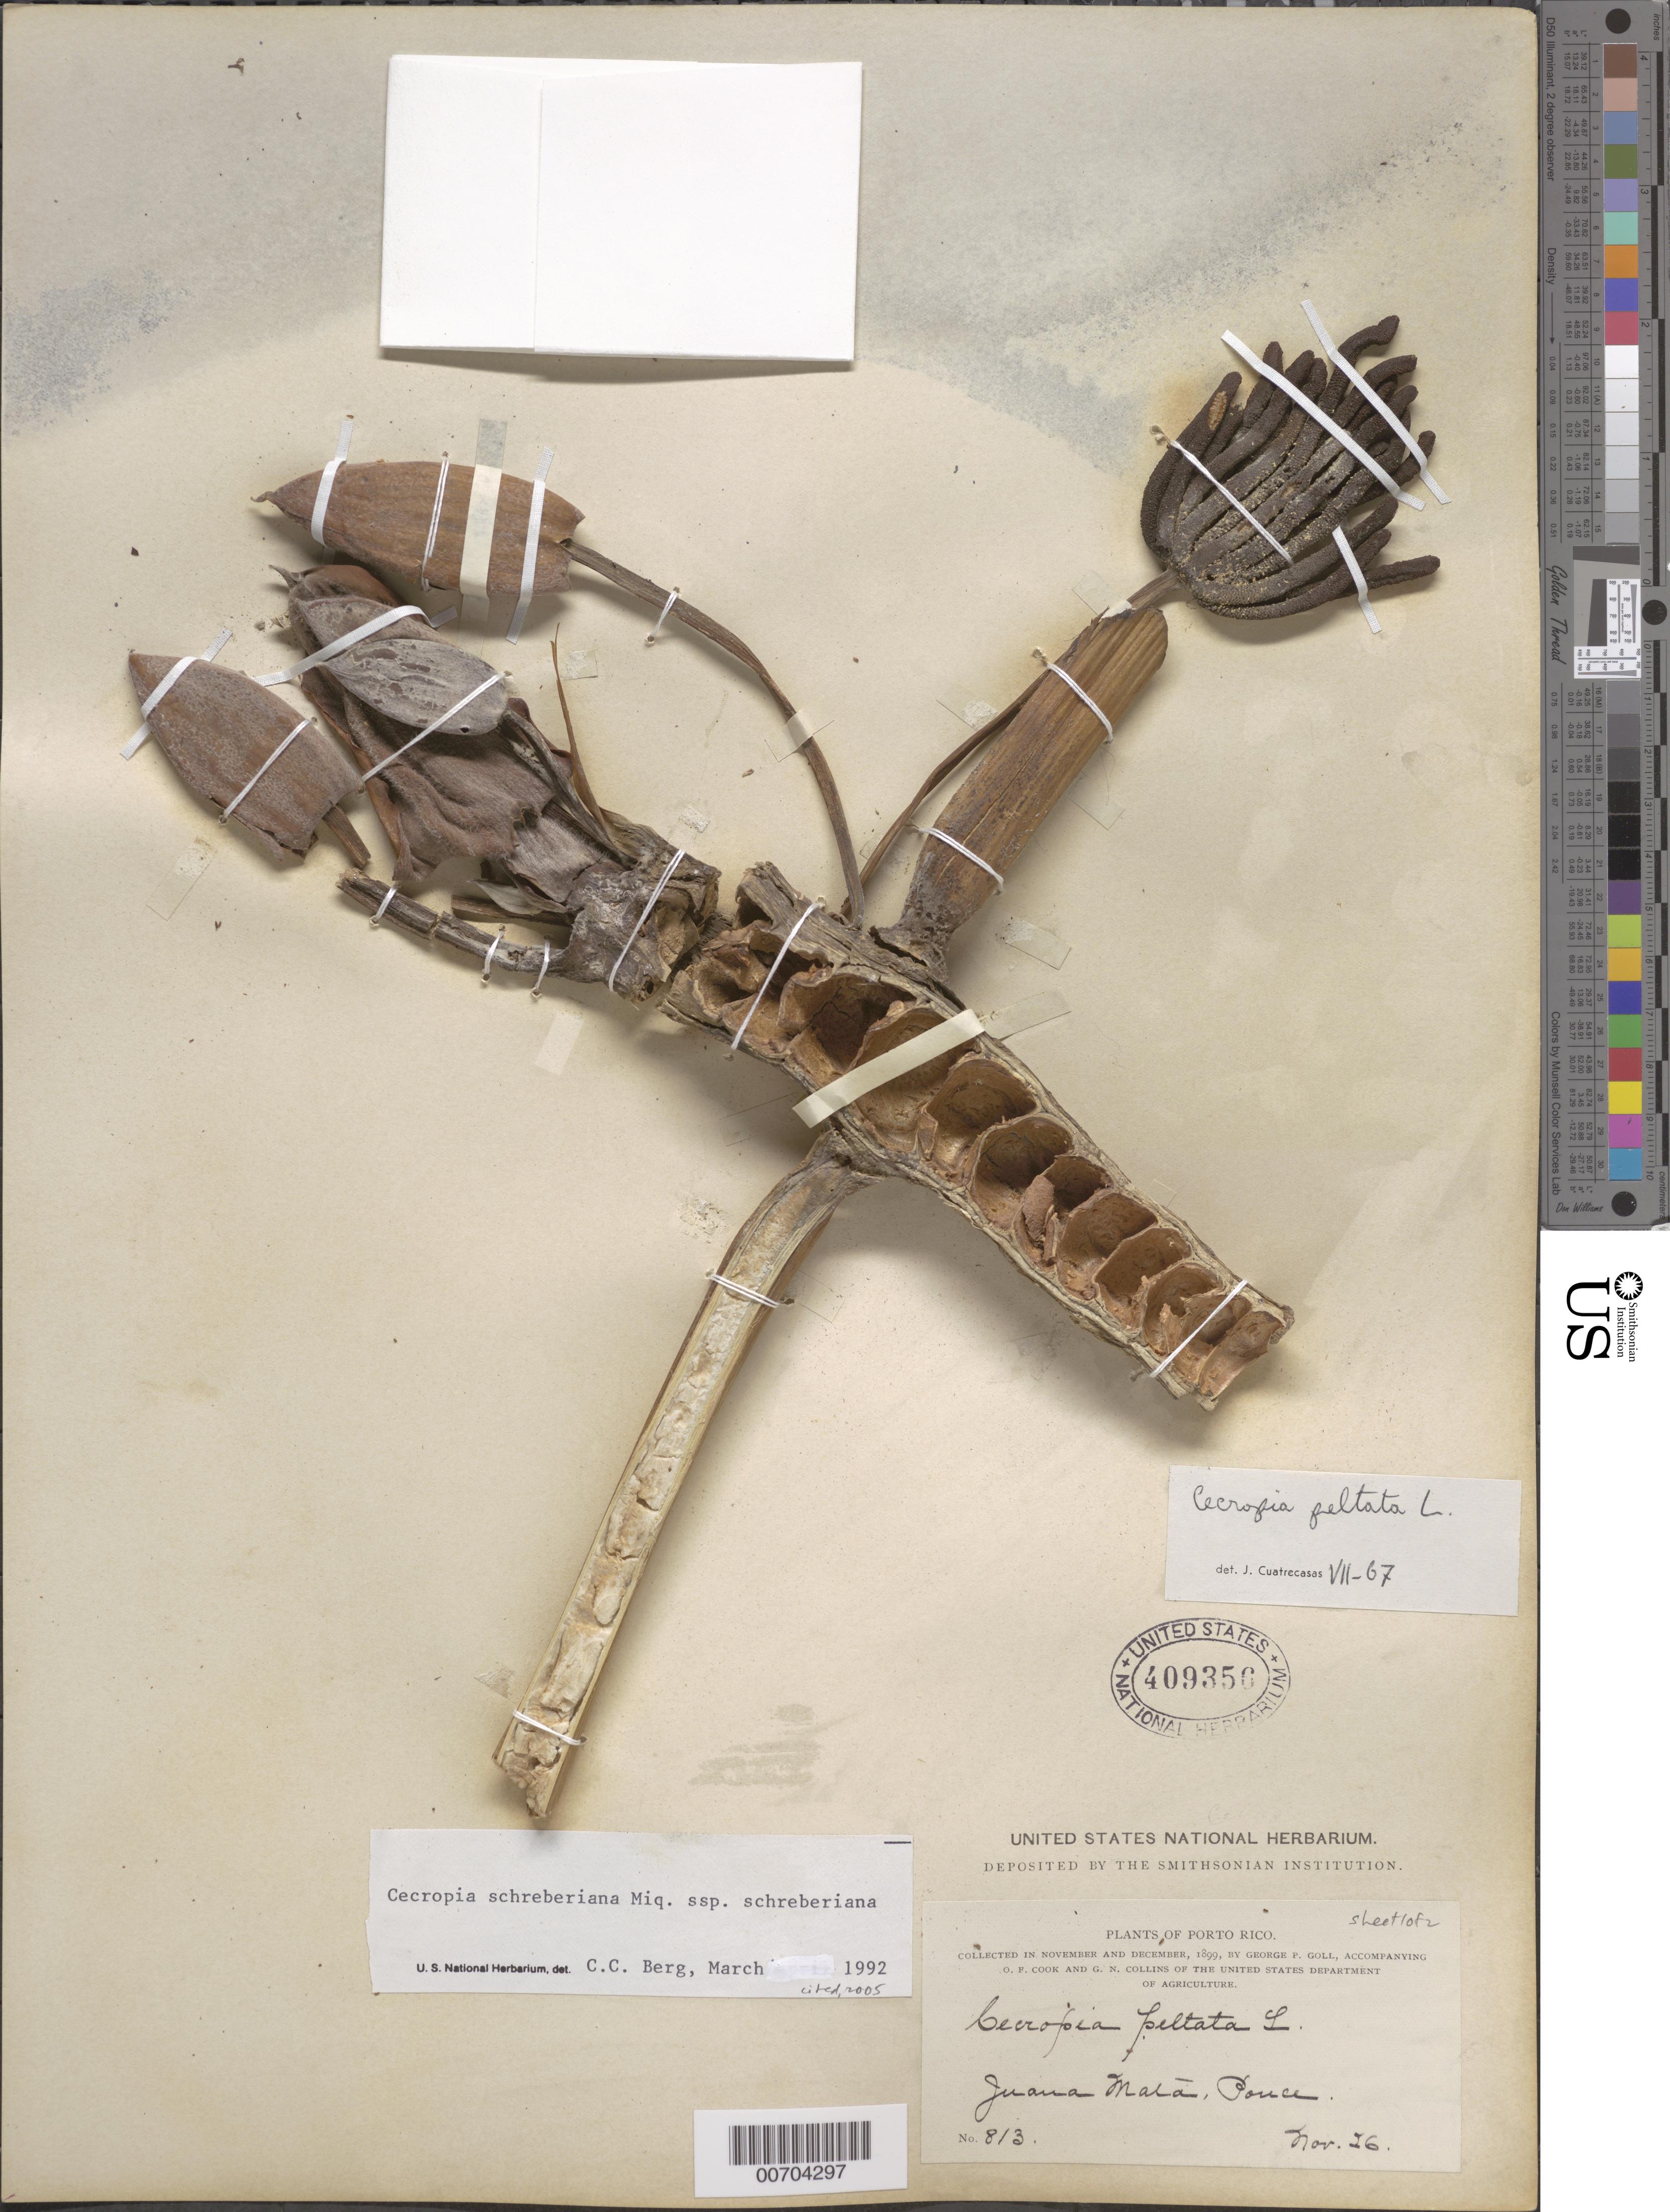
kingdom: Plantae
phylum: Tracheophyta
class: Magnoliopsida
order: Rosales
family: Urticaceae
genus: Cecropia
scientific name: Cecropia schreberiana subsp. schreberiana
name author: Miq.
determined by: Berg, C. C.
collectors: G. Goll, O. F. Cook & G. Collins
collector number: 813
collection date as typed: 26 Nov 1899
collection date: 1899-11-26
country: Puerto Rico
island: Greater Antilles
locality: Juana Mata, Ponce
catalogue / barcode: US 409356